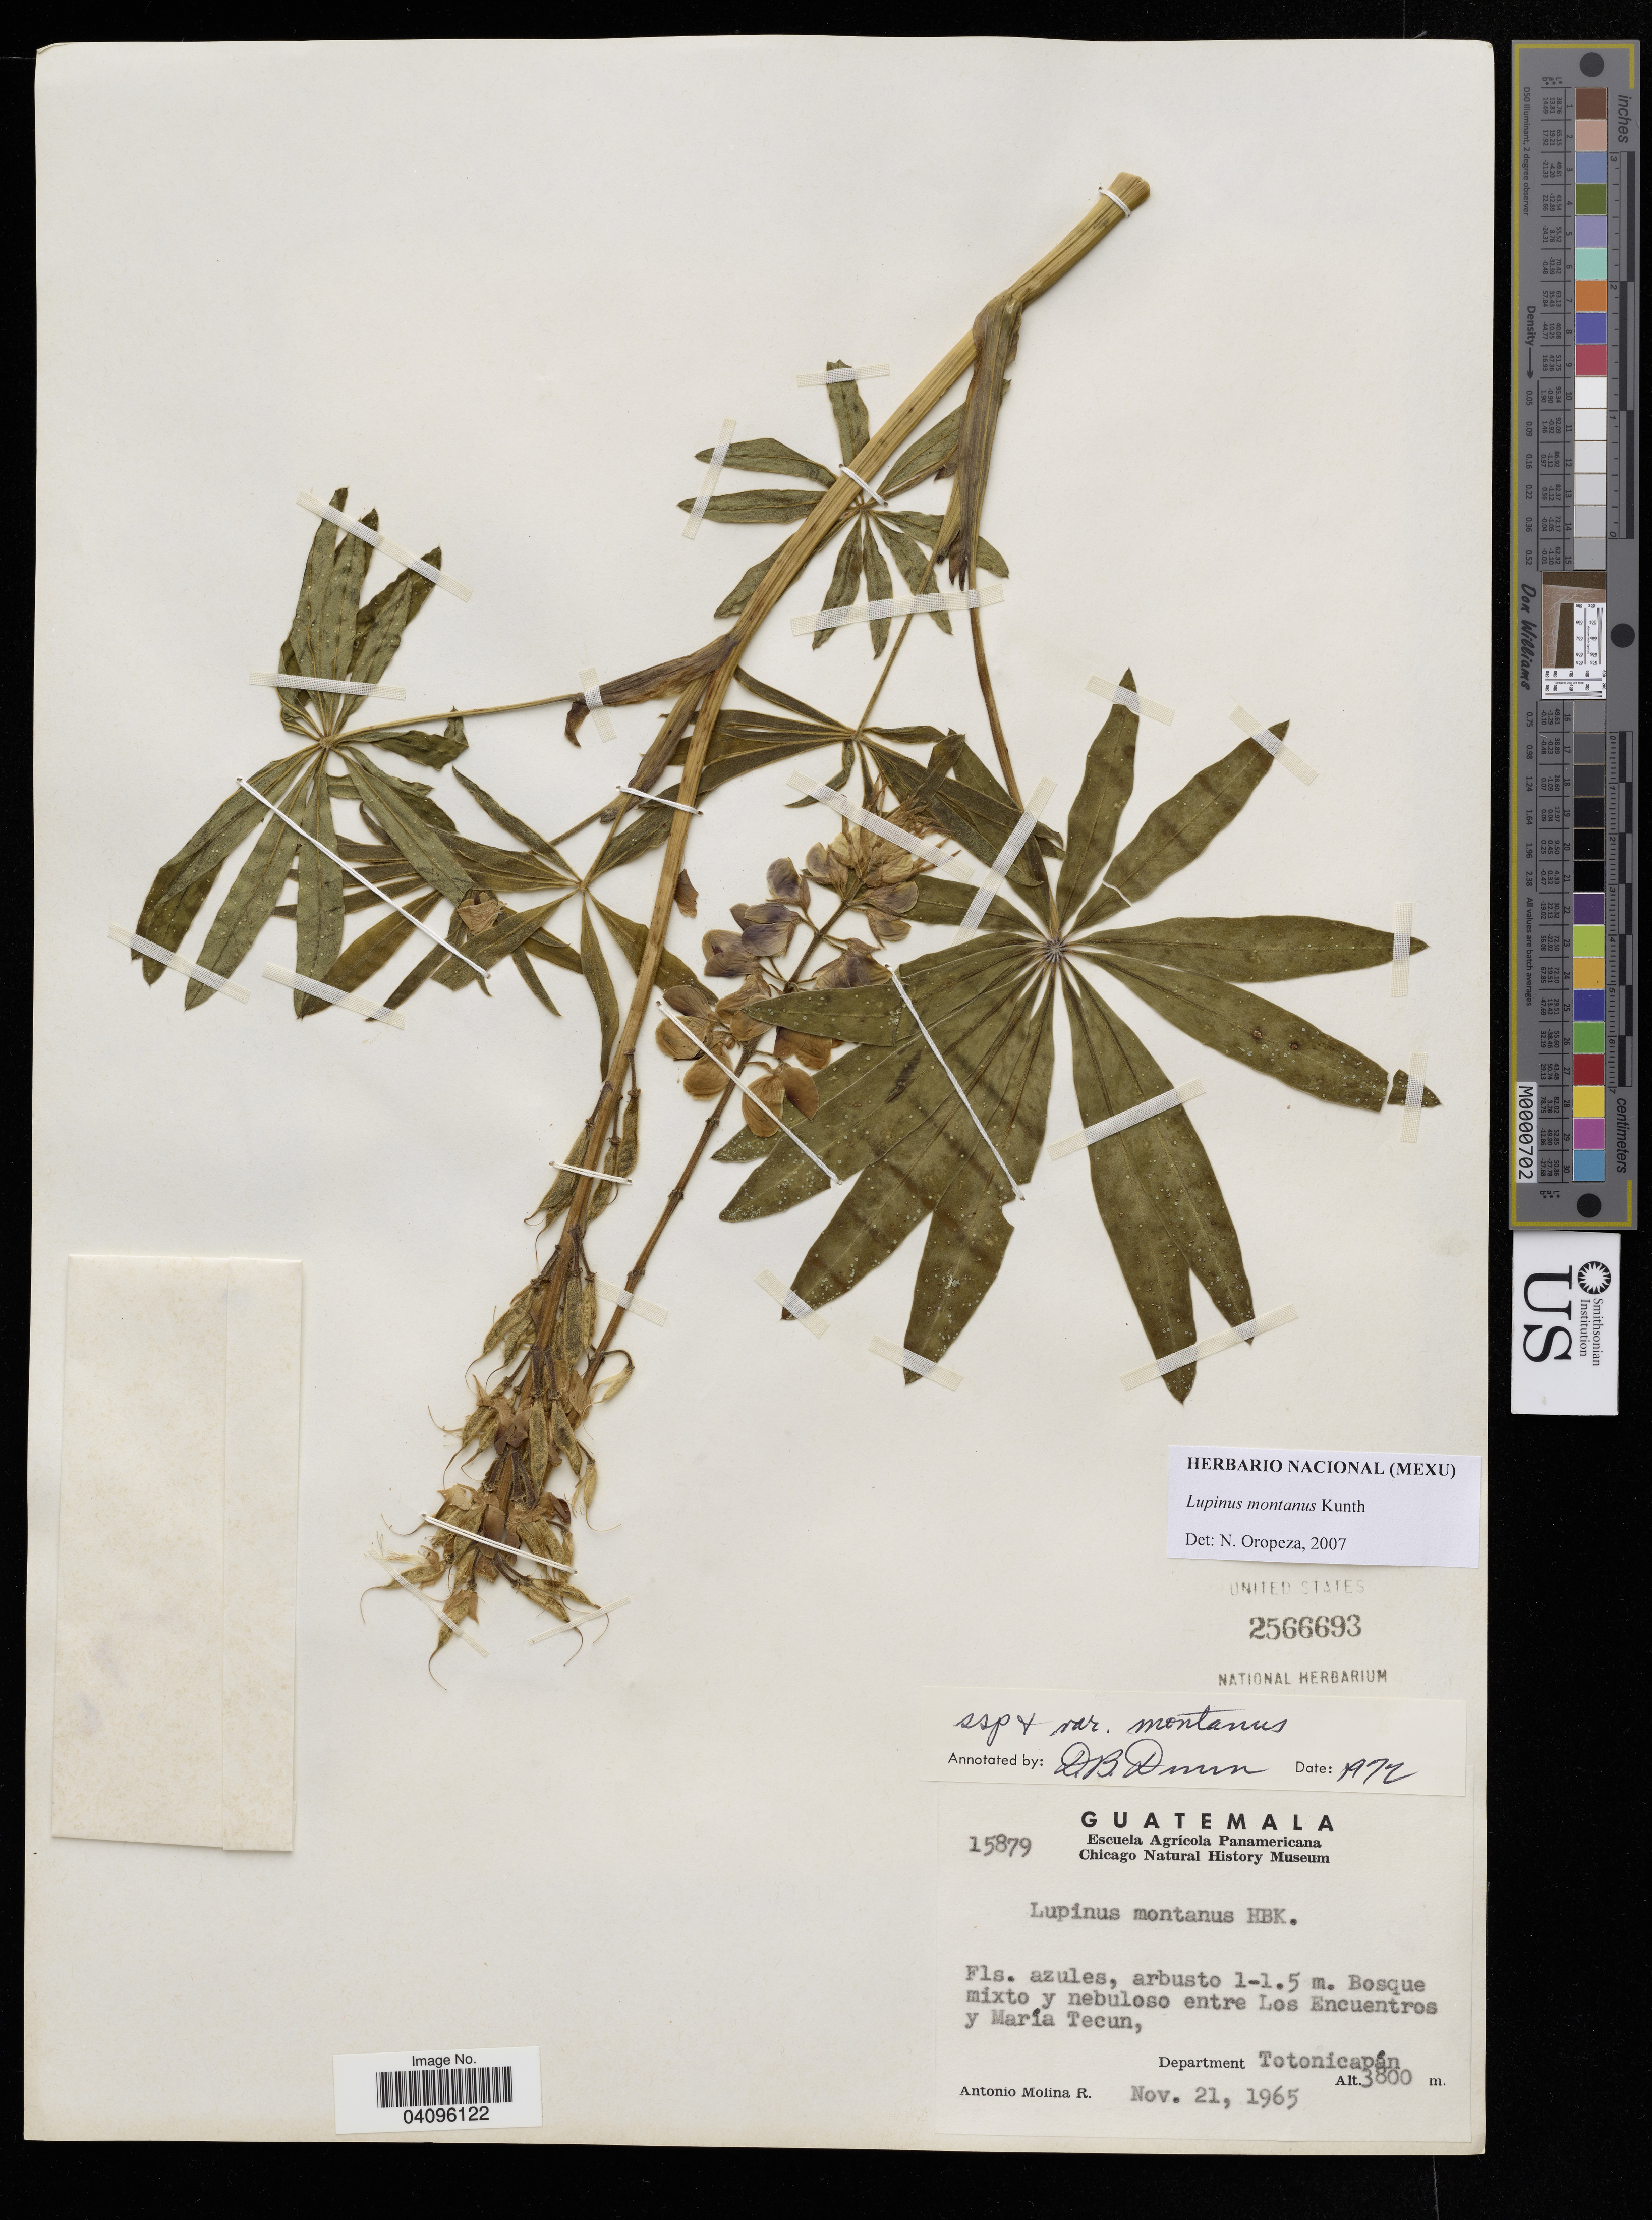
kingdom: Plantae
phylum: Tracheophyta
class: Magnoliopsida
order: Fabales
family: Fabaceae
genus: Lupinus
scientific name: Lupinus montanus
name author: Kunth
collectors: A. Molina R.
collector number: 15879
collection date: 1965-11-21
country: Guatemala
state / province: Totonicapan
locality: Bosque mixto y nebuloso entre Los Encuentros y María Tecun.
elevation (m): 3800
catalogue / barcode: US 2566693